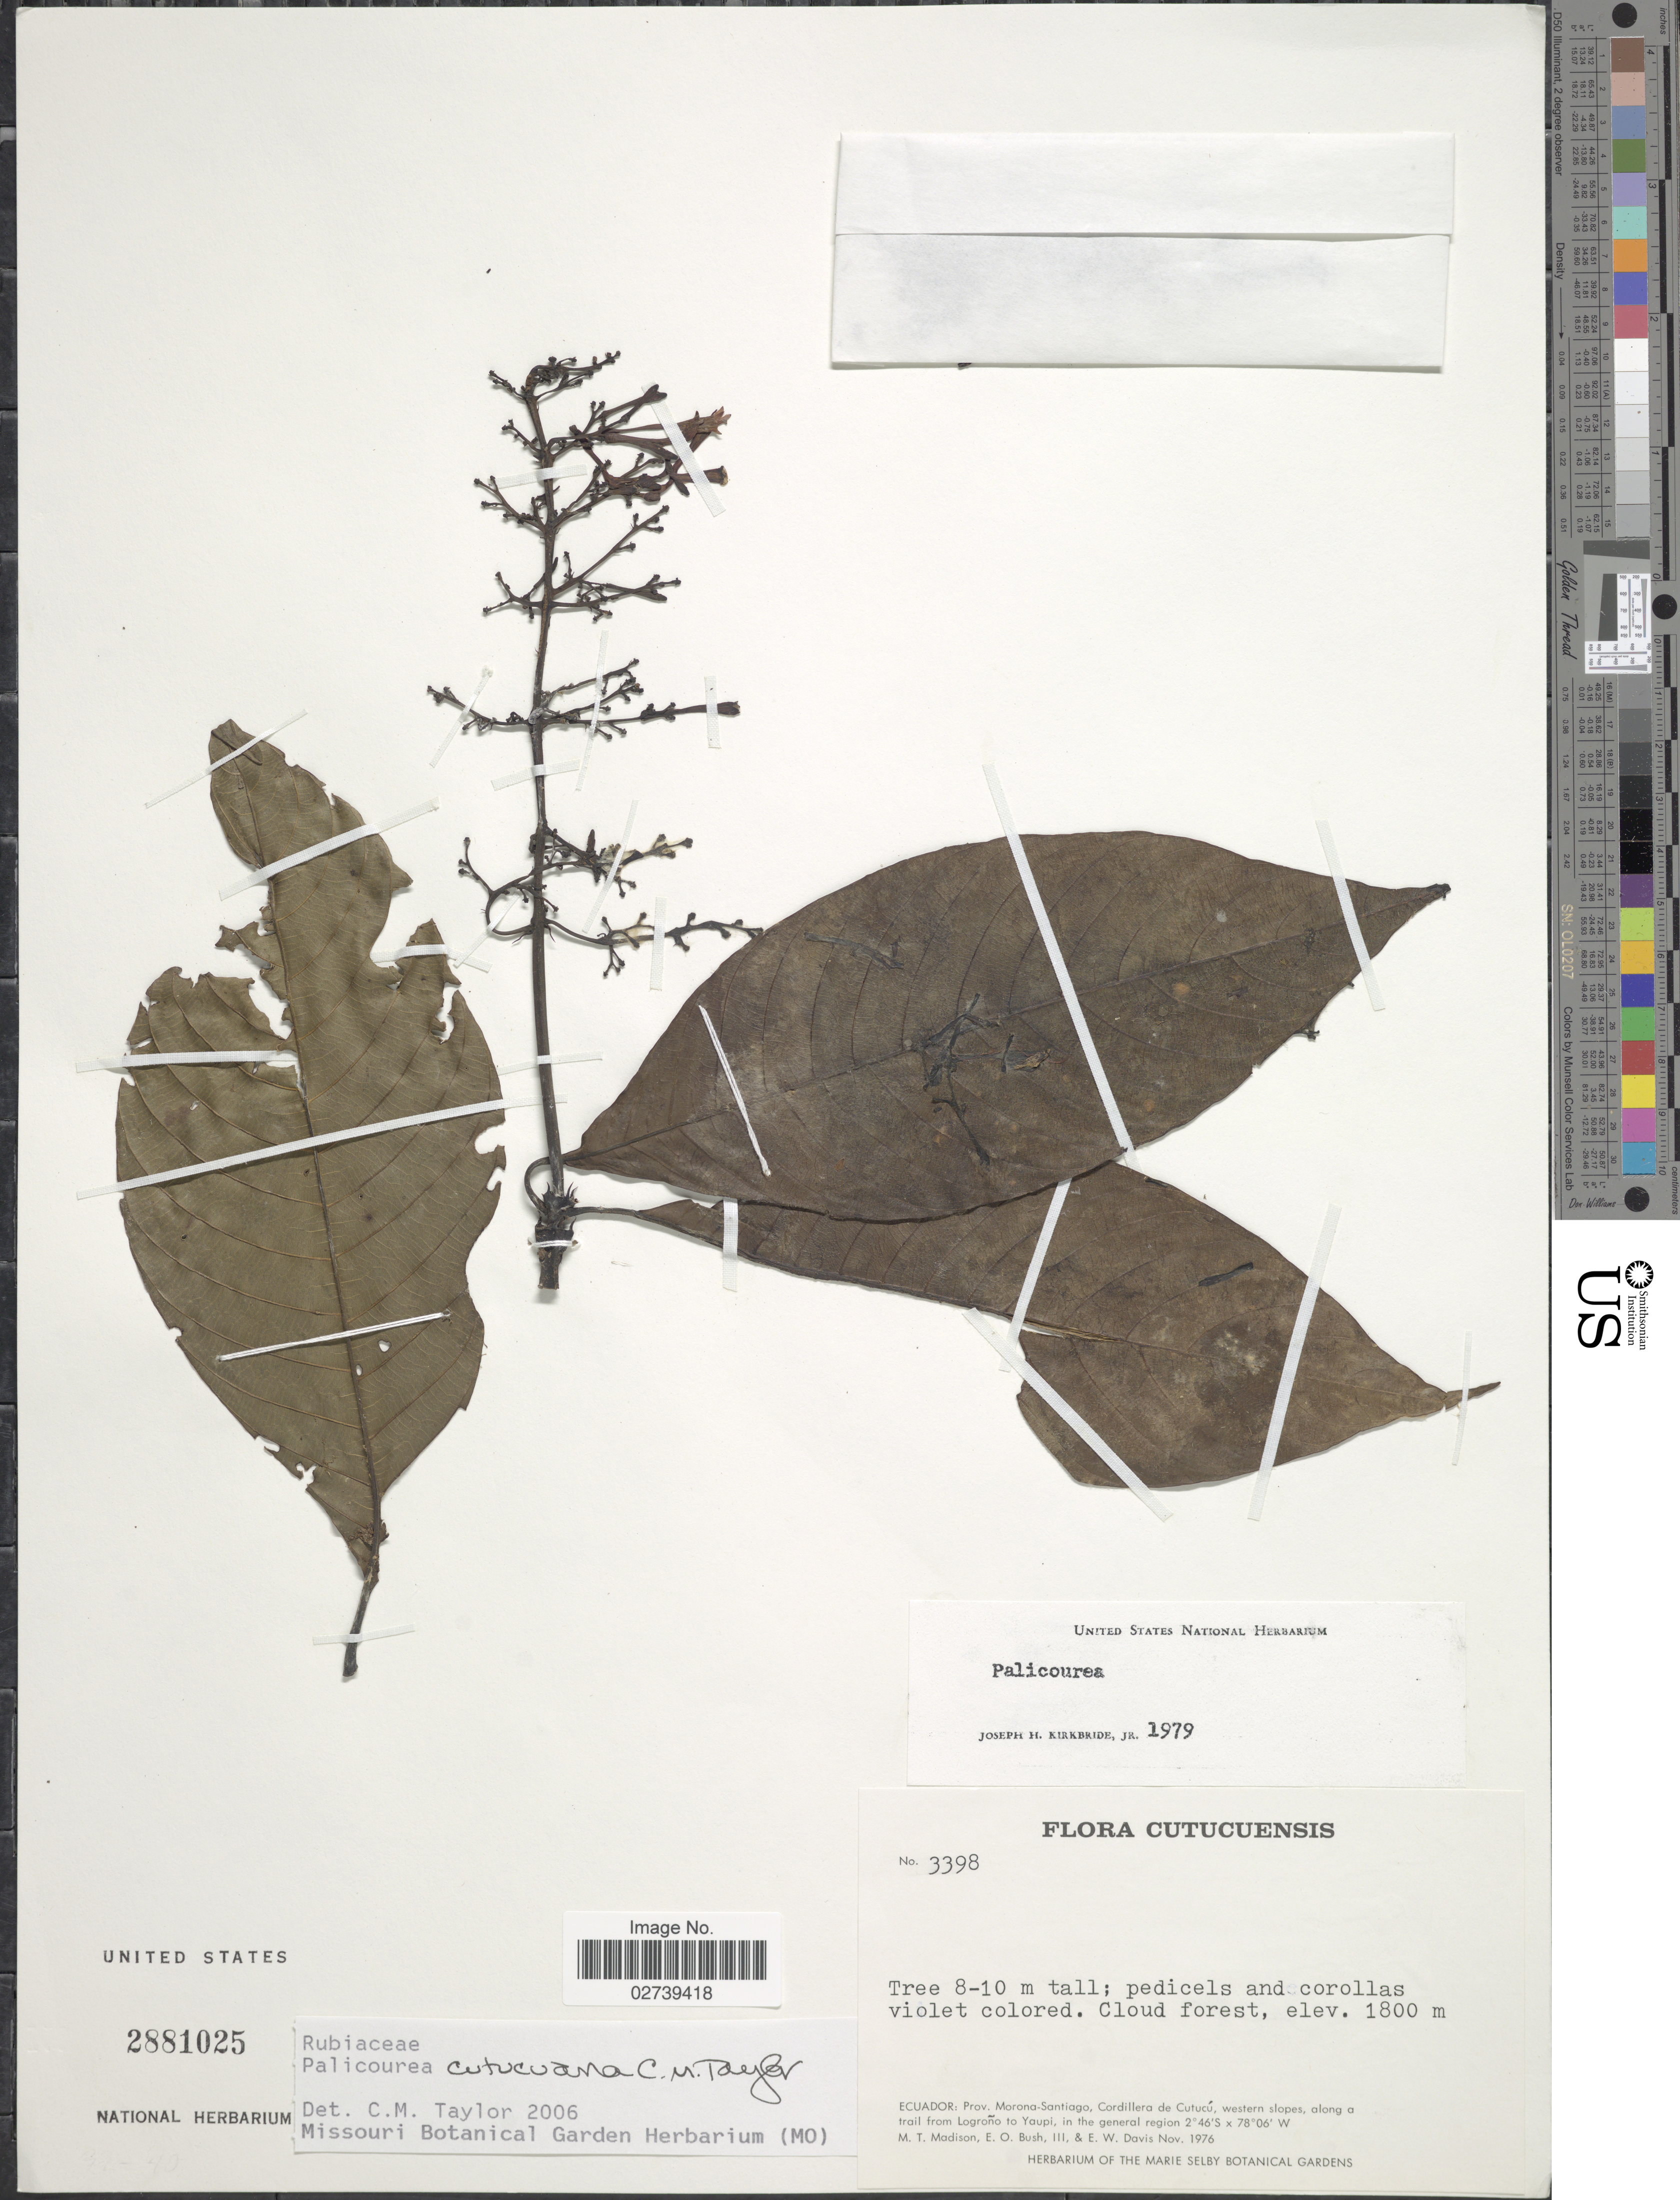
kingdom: Plantae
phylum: Tracheophyta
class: Magnoliopsida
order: Gentianales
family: Rubiaceae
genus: Palicourea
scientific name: Palicourea cutucuana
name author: C.M. Taylor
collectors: M. T. Madison, E. O. Bush & E. W. Davis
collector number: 3398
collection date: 1976-11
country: Ecuador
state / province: Morona-Santiago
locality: Cordillera de Cutucu, western slopes, along a trail from Logrono to Yaupi, in the general region, Cutucuensis.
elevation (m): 1800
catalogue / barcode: US 2881025